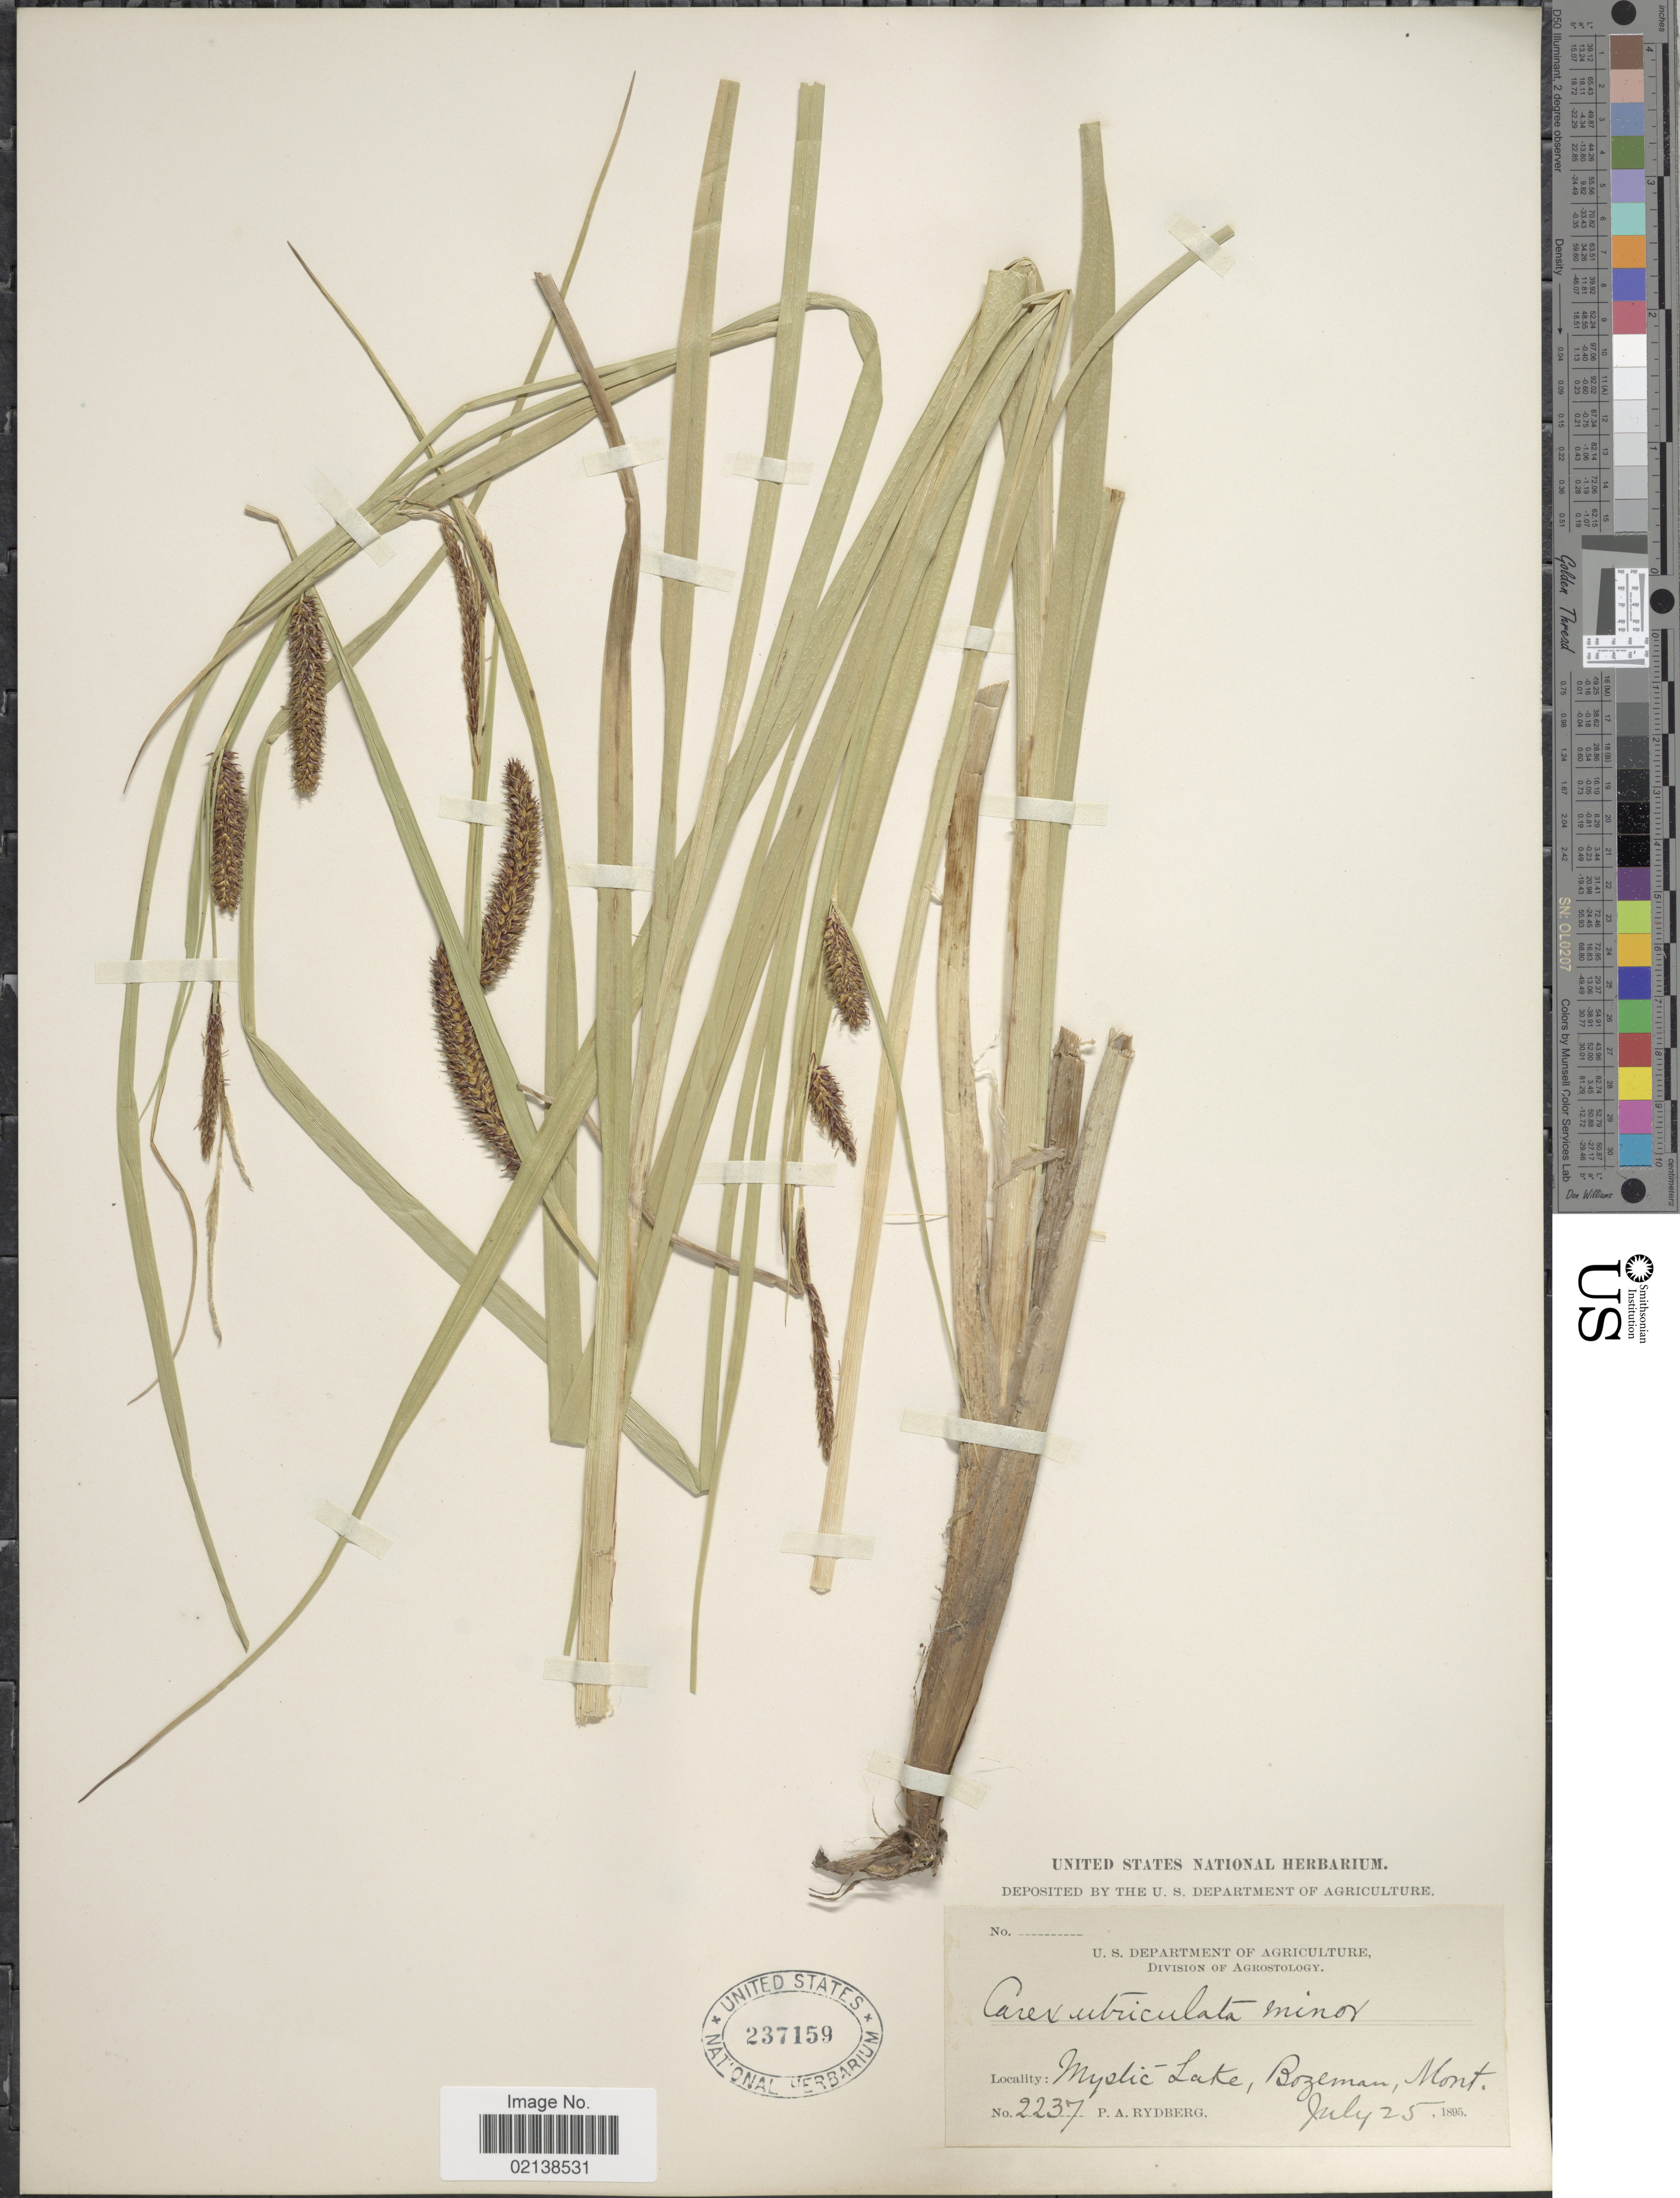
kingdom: Plantae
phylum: Tracheophyta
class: Liliopsida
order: Poales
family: Cyperaceae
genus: Carex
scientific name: Carex utriculata var. minor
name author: Boott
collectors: P. A. Rydberg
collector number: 2237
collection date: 1895-07-25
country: United States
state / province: Montana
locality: Mystic Lake, Bozeman, Mont.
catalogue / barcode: US 237159